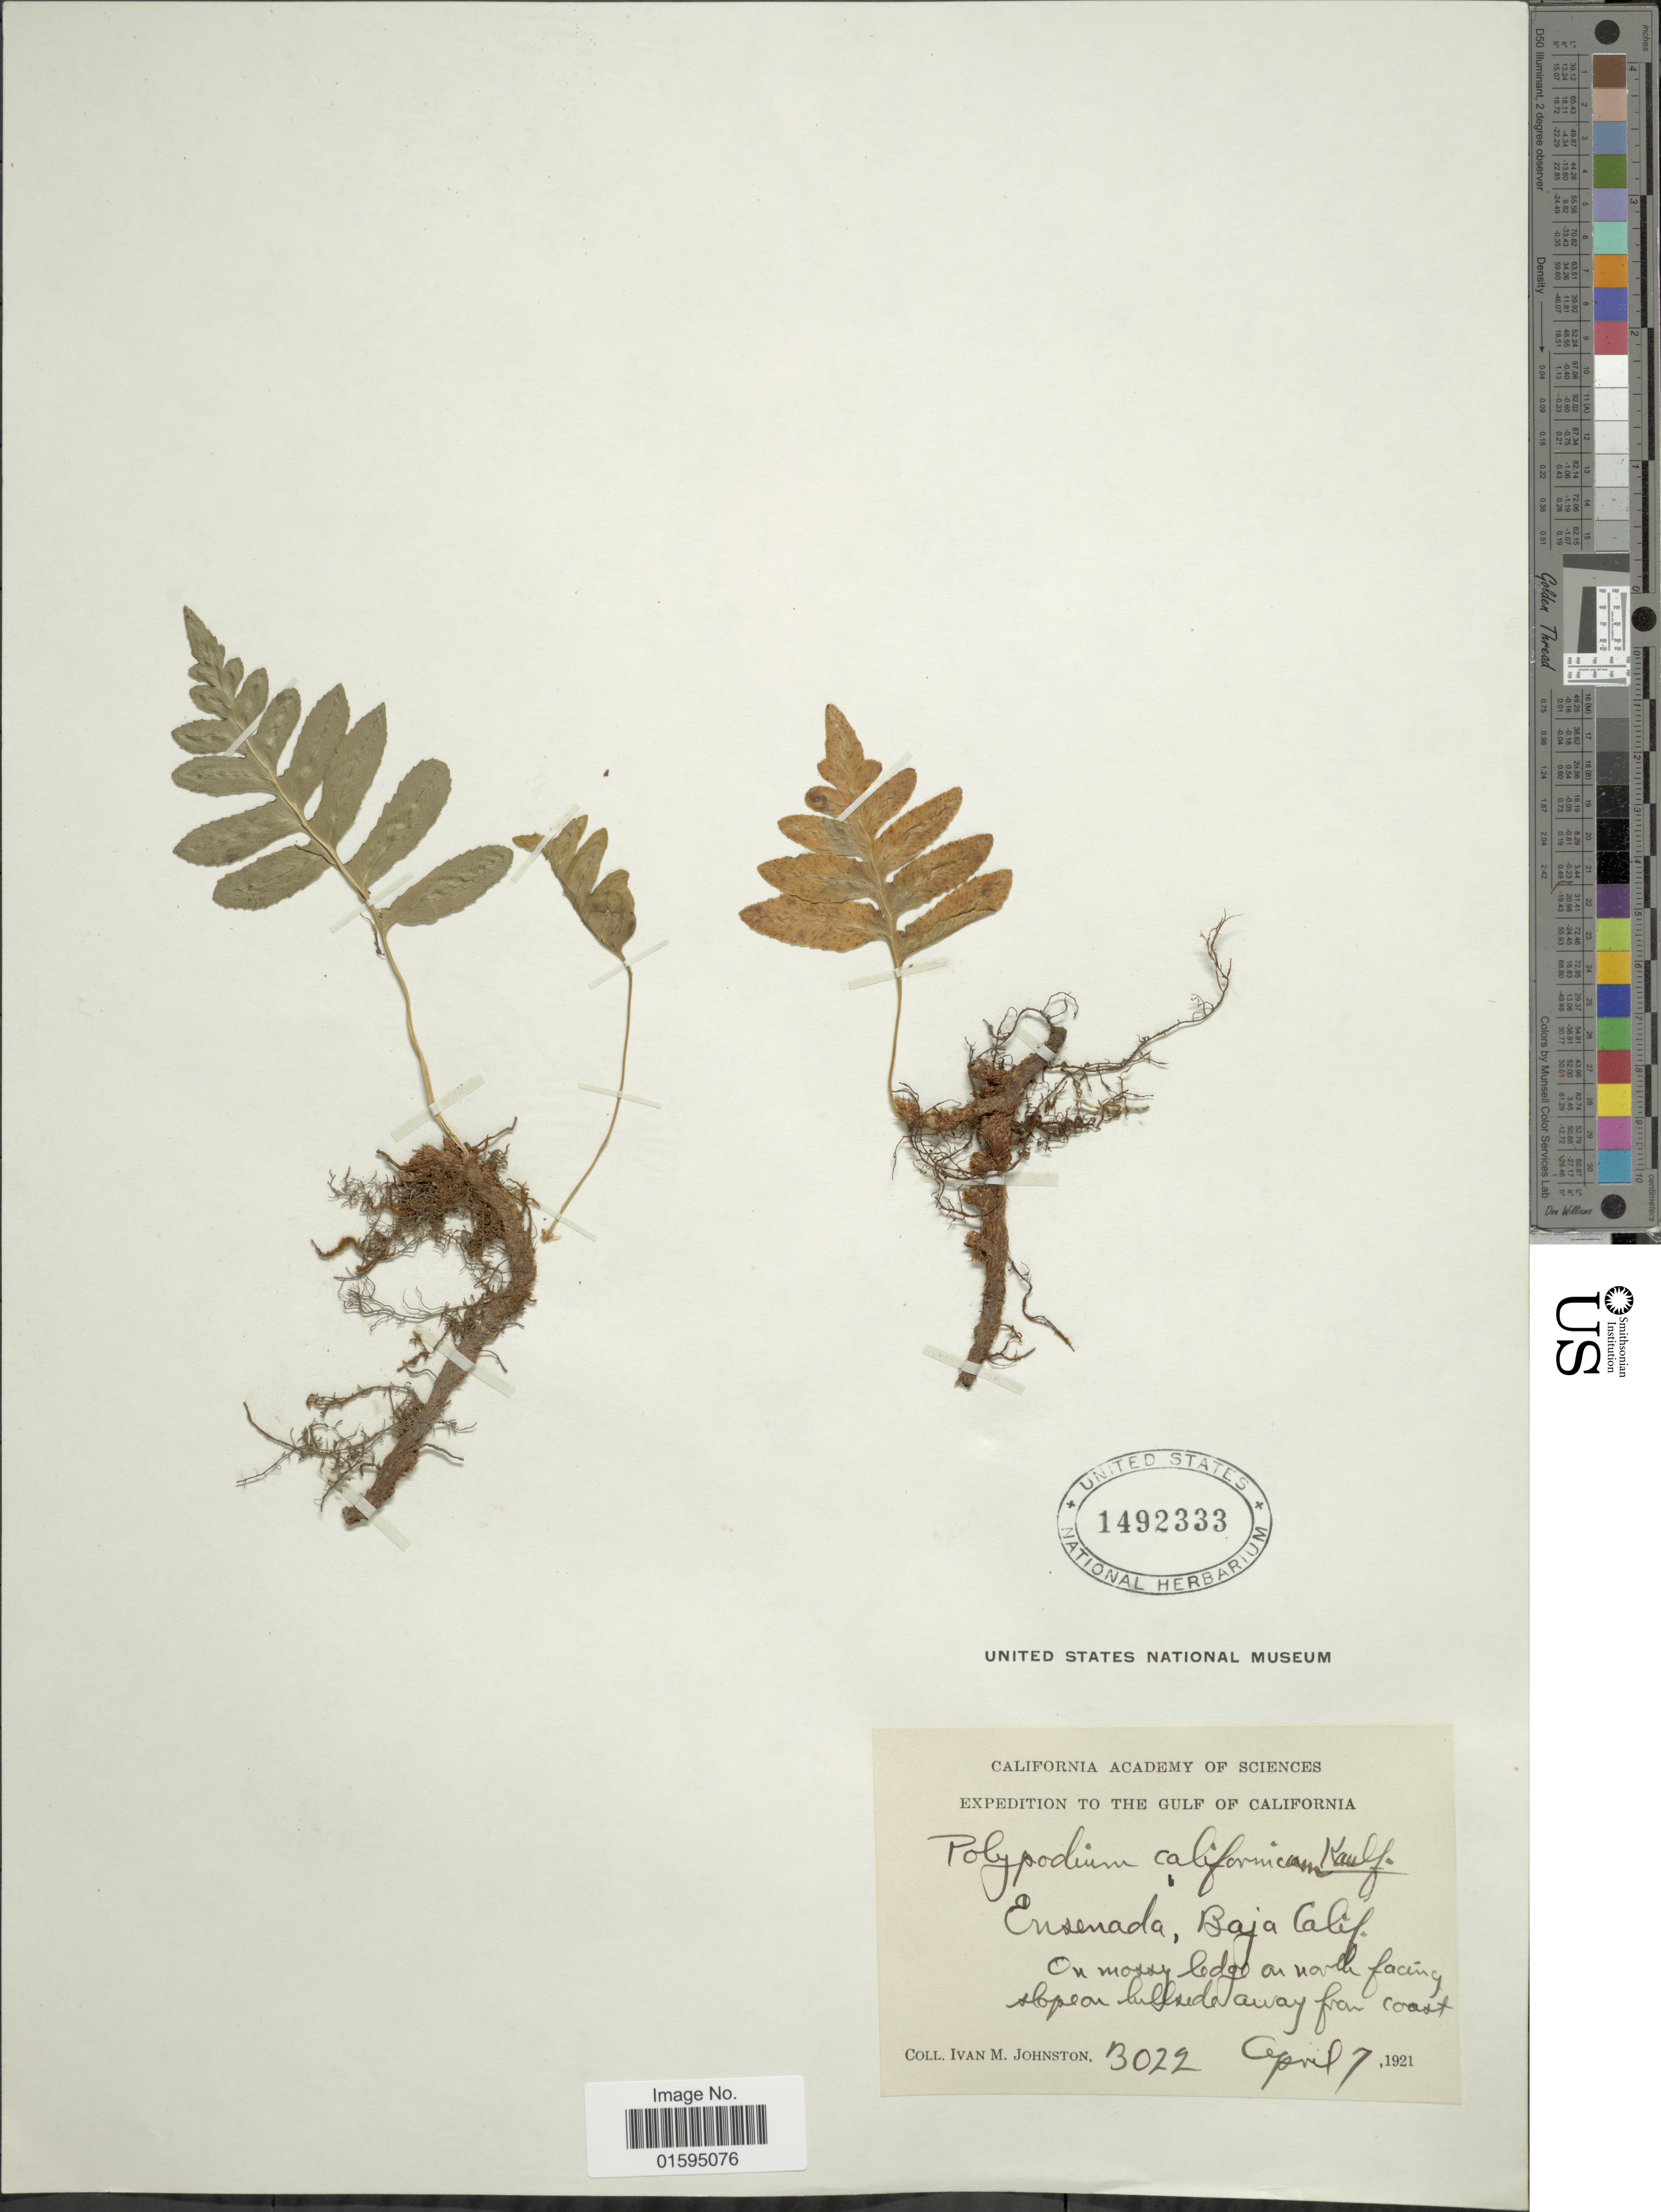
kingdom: Plantae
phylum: Tracheophyta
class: Polypodiopsida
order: Polypodiales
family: Polypodiaceae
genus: Polypodium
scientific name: Polypodium californicum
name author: Kaulf.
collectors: I.M. Johnston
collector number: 3022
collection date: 1921-04-07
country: Mexico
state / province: Baja California Norte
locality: The Gulf of California, Ensenada, on mossy ledge on north facing slope on hillside away from coast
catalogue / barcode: US 1492333